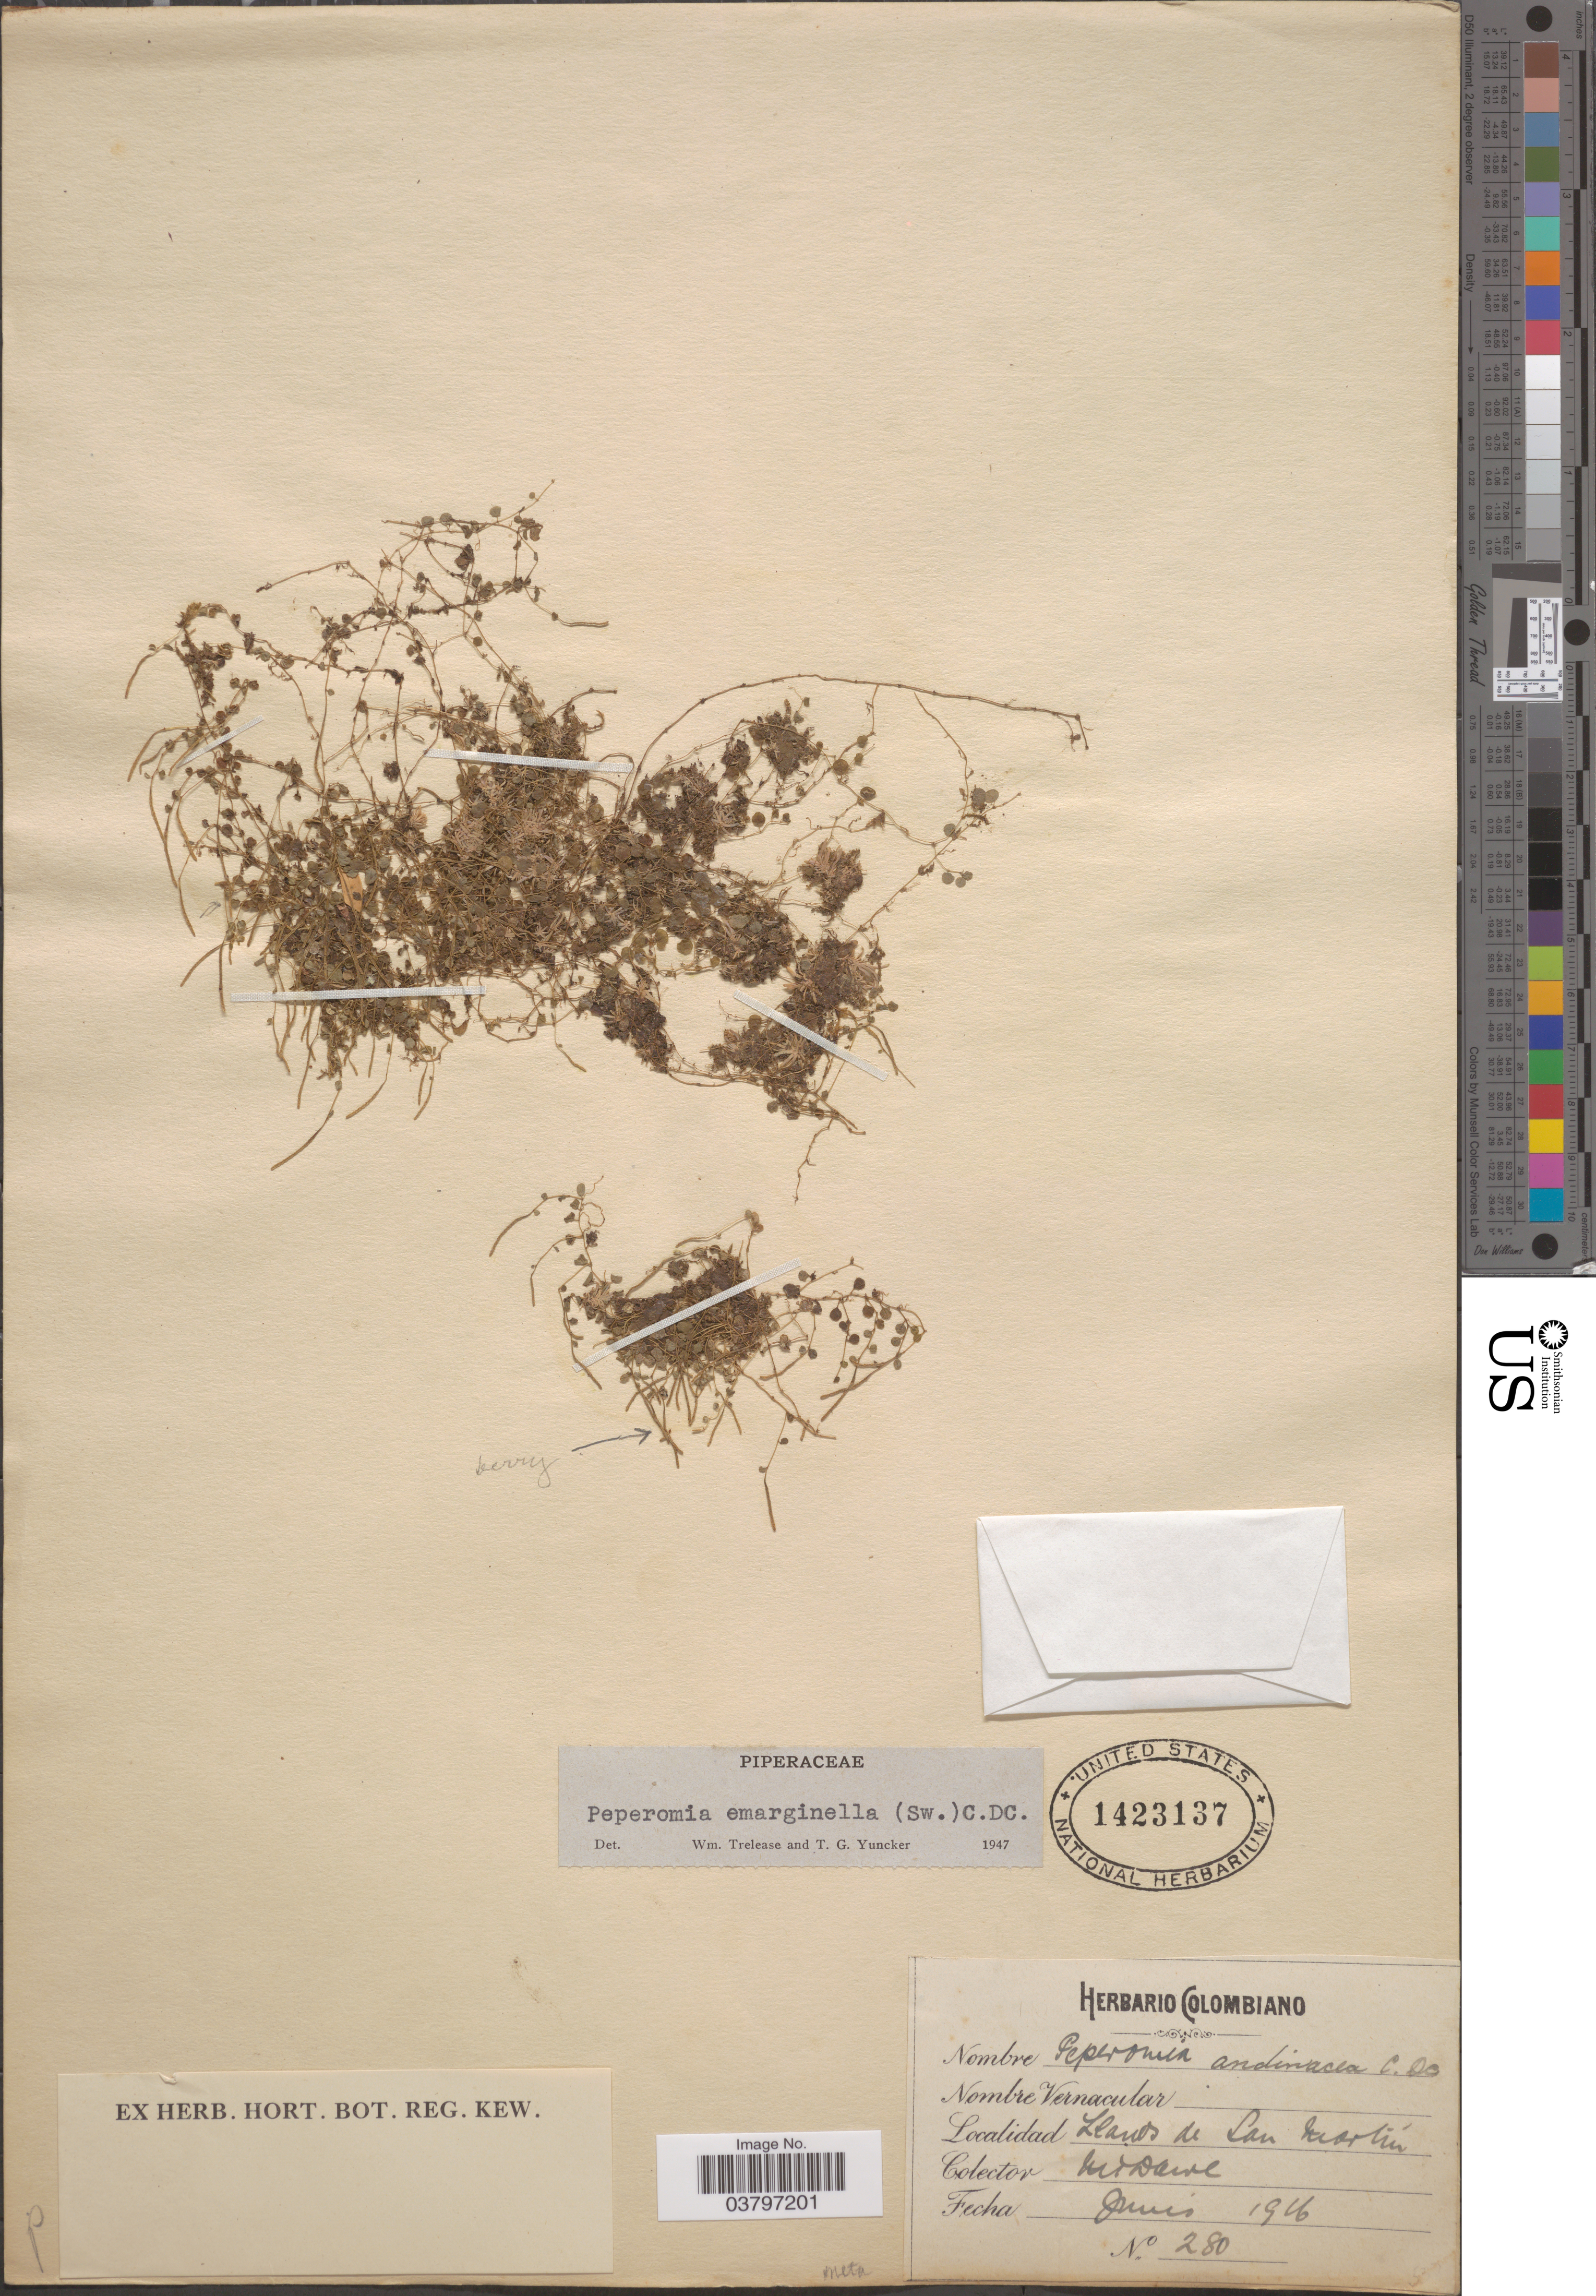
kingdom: Plantae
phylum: Tracheophyta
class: Magnoliopsida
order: Piperales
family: Piperaceae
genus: Peperomia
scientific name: Peperomia emarginella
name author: (Sw. ex Wikstr.) C. DC.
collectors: M. T. Dawe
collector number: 280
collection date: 1916-06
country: Colombia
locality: Llanos de San Martín.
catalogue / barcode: US 1423137